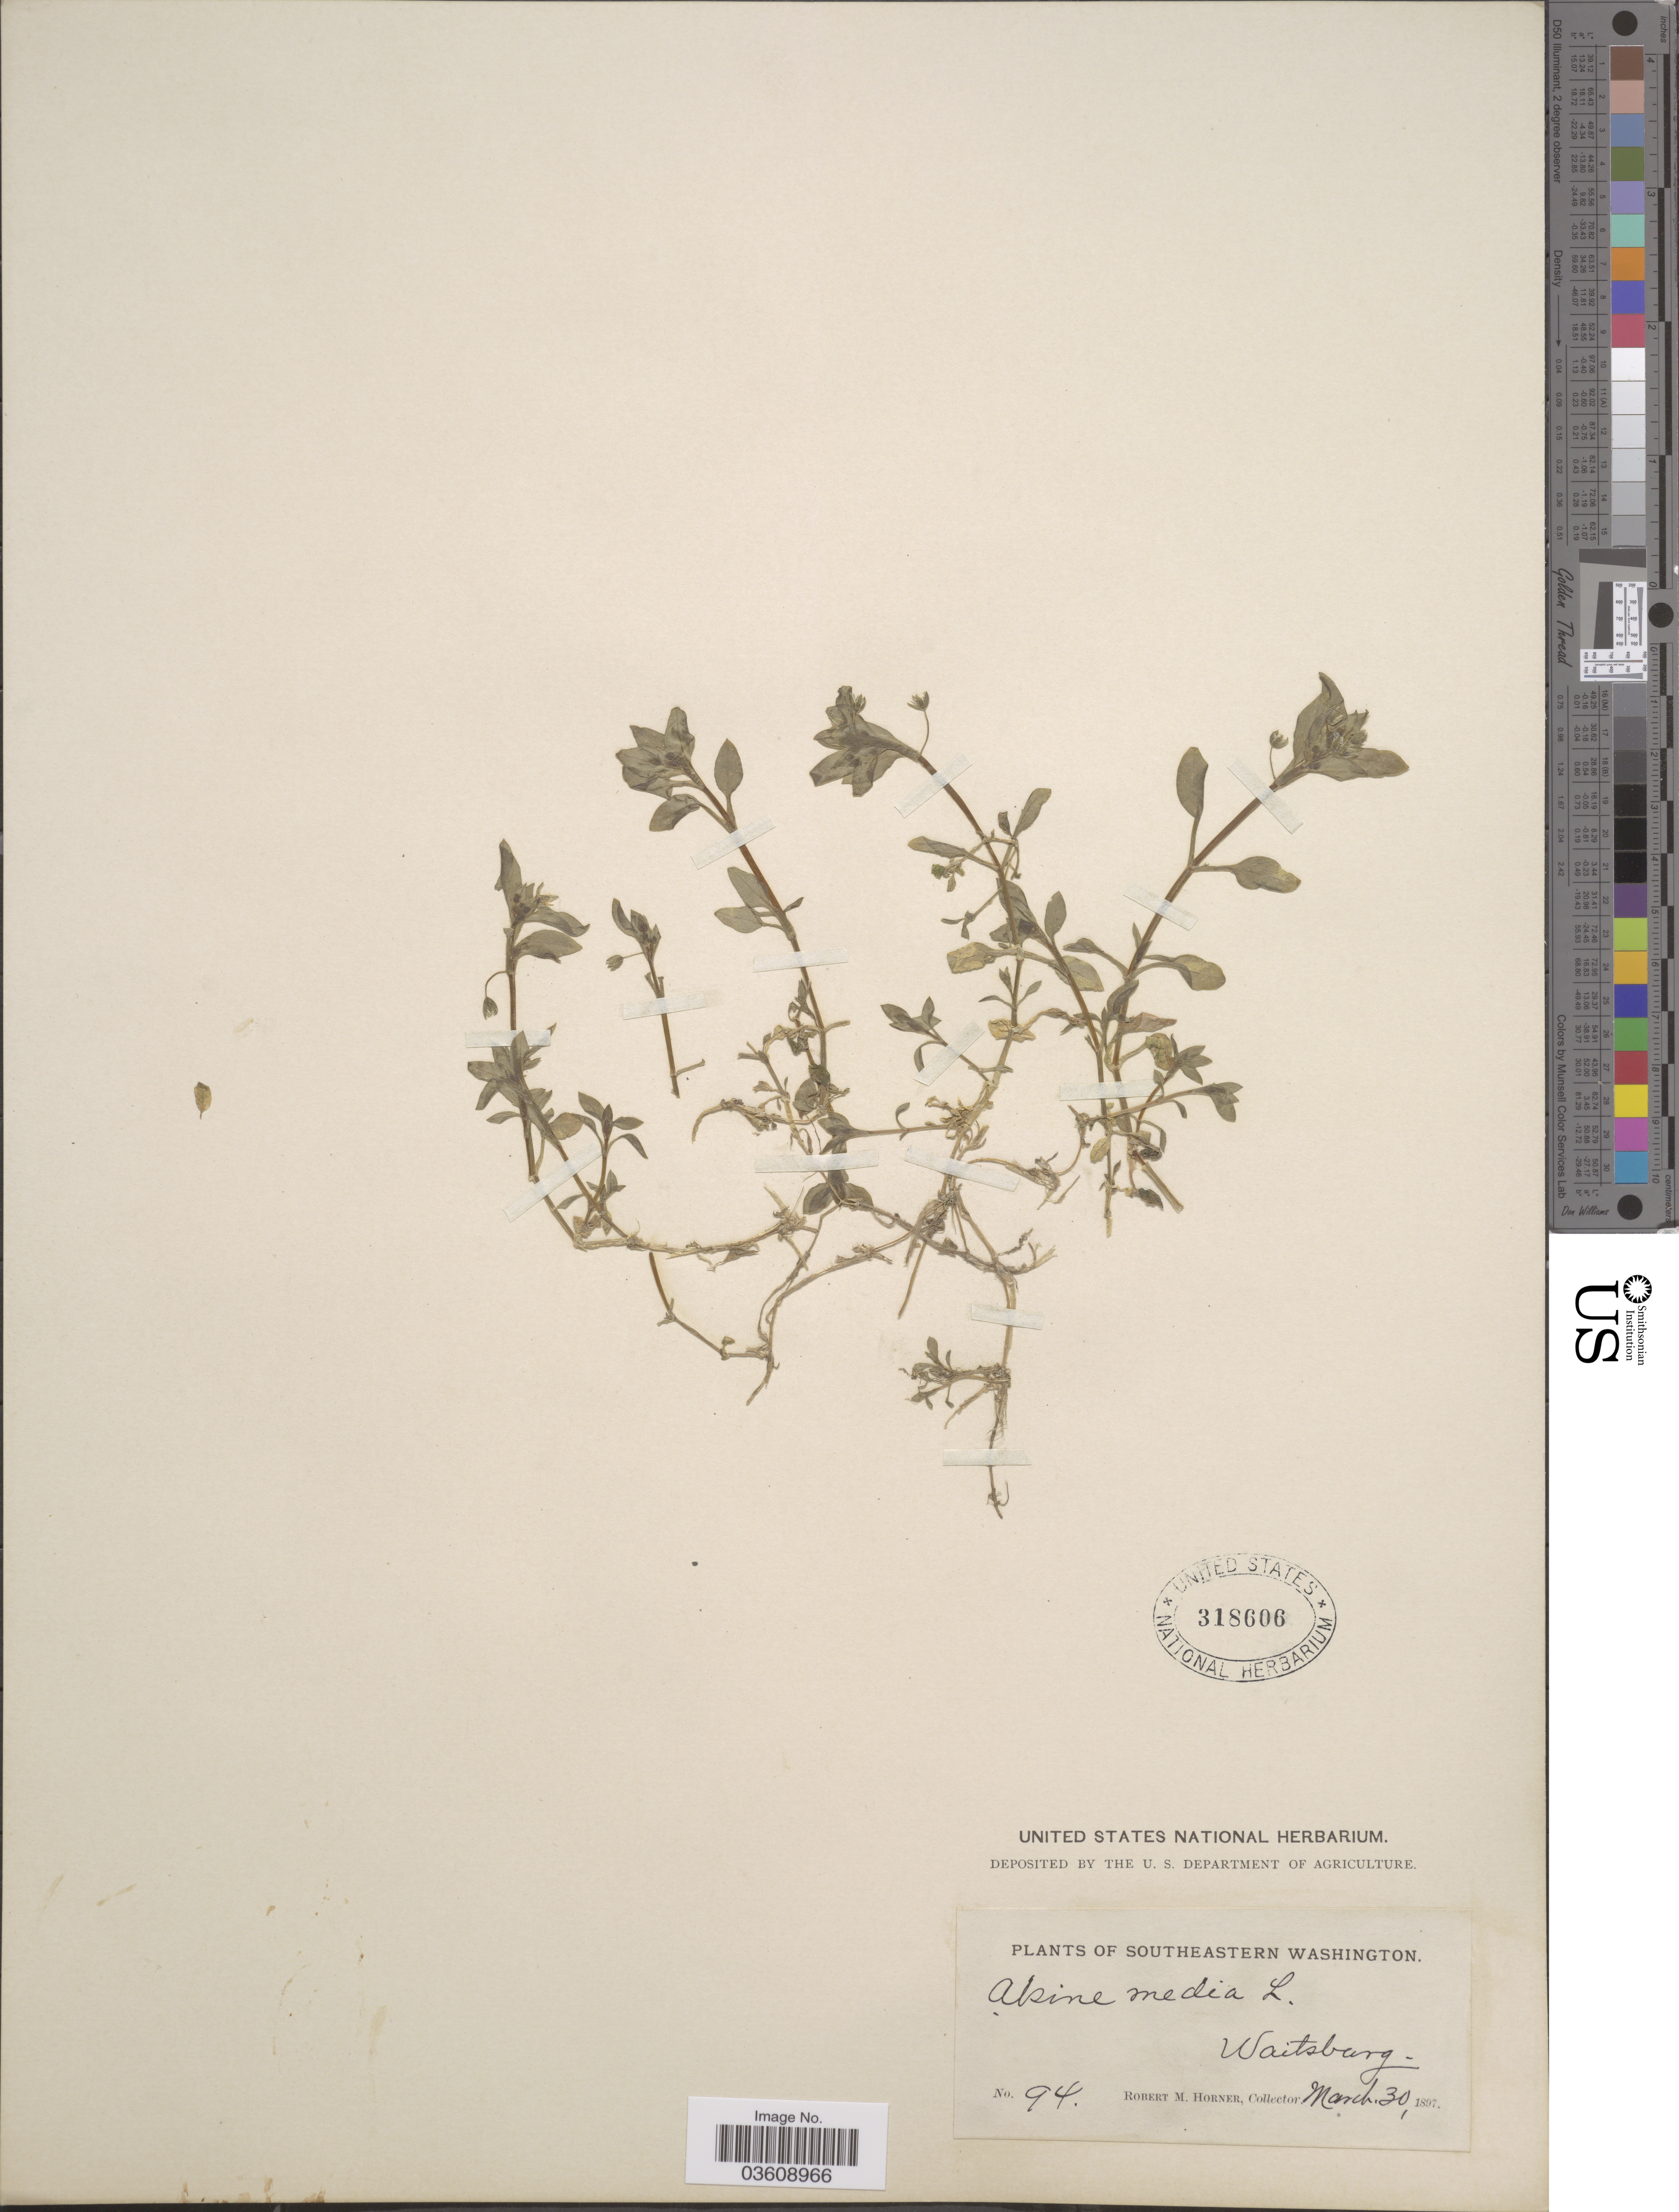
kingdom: Plantae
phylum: Tracheophyta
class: Magnoliopsida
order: Caryophyllales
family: Caryophyllaceae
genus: Stellaria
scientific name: Stellaria media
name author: (L.) Vill.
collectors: R. Horner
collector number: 94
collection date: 1897-03-30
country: United States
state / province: Washington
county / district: Walla Walla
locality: Southeastern Washington. Waitsburg.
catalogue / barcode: US 318606